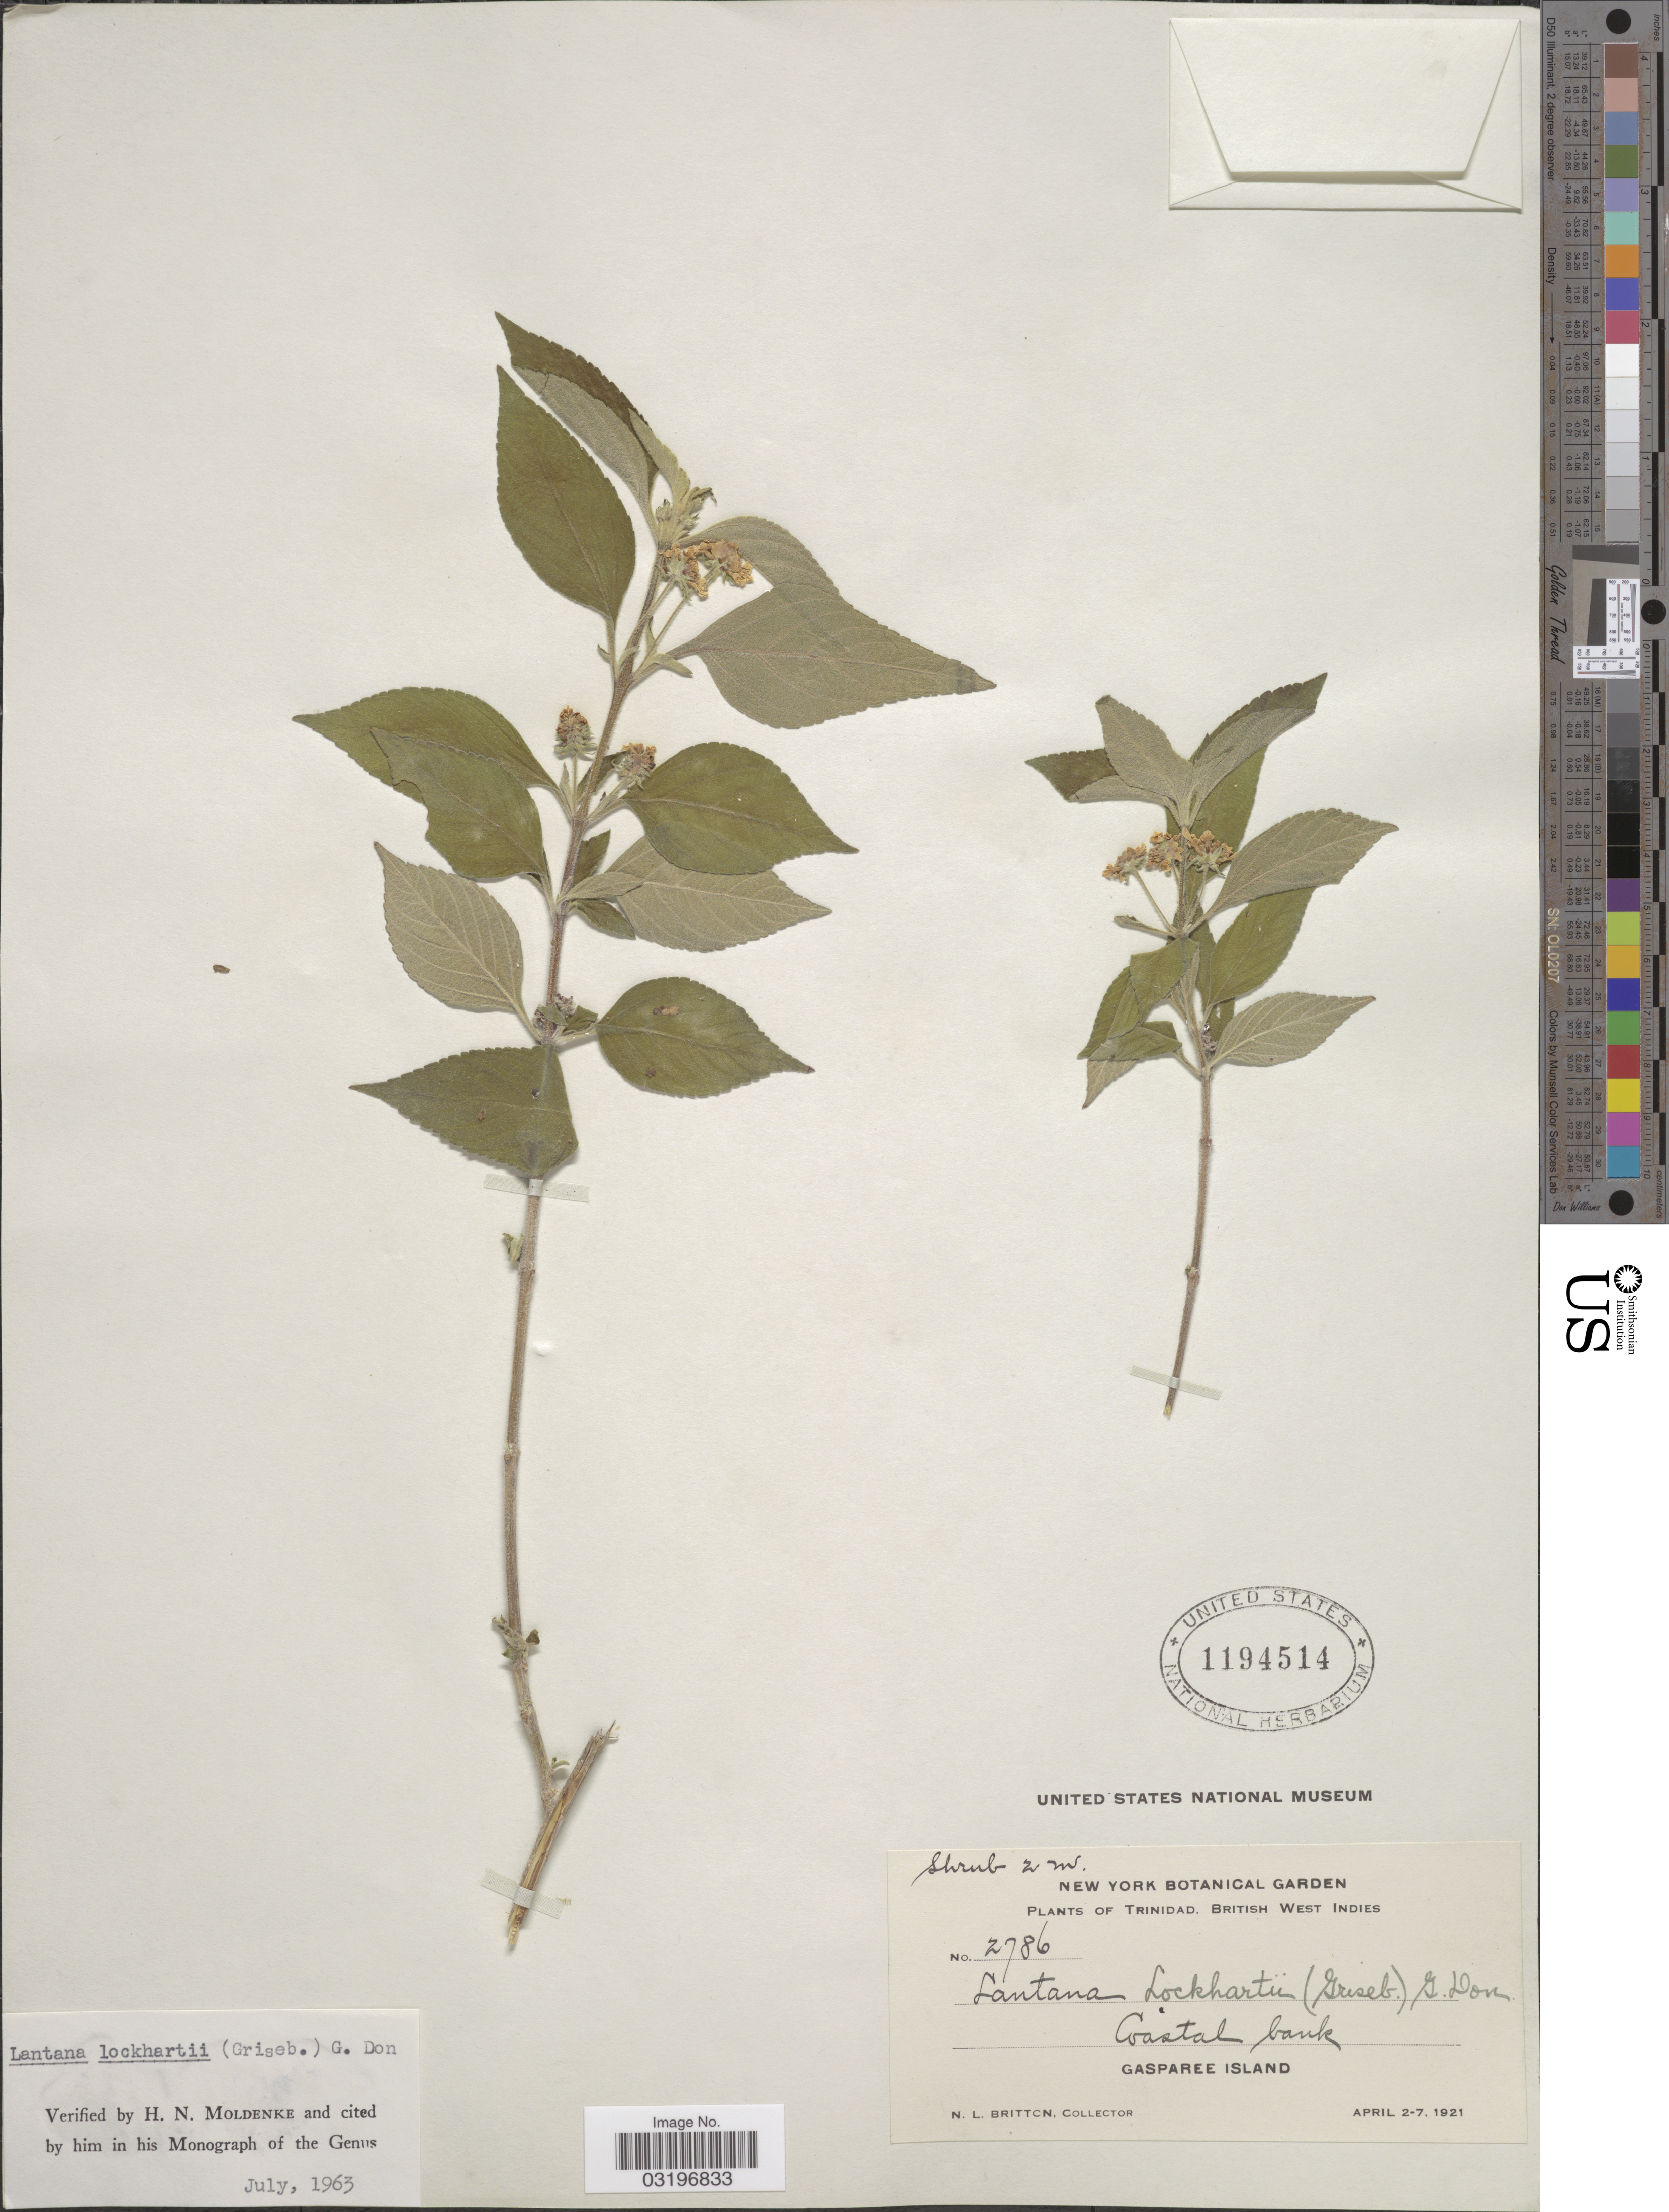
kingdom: Plantae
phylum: Tracheophyta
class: Magnoliopsida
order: Lamiales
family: Verbenaceae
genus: Lantana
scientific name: Lantana lockhardtii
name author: D. Don ex Schauer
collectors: N. Britton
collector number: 2786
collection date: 1921-04-02/1921-04-07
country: Trinidad and Tobago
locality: Trinidad, British West Indies. Coastal bank, Gasparee Island.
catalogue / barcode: US 1194514